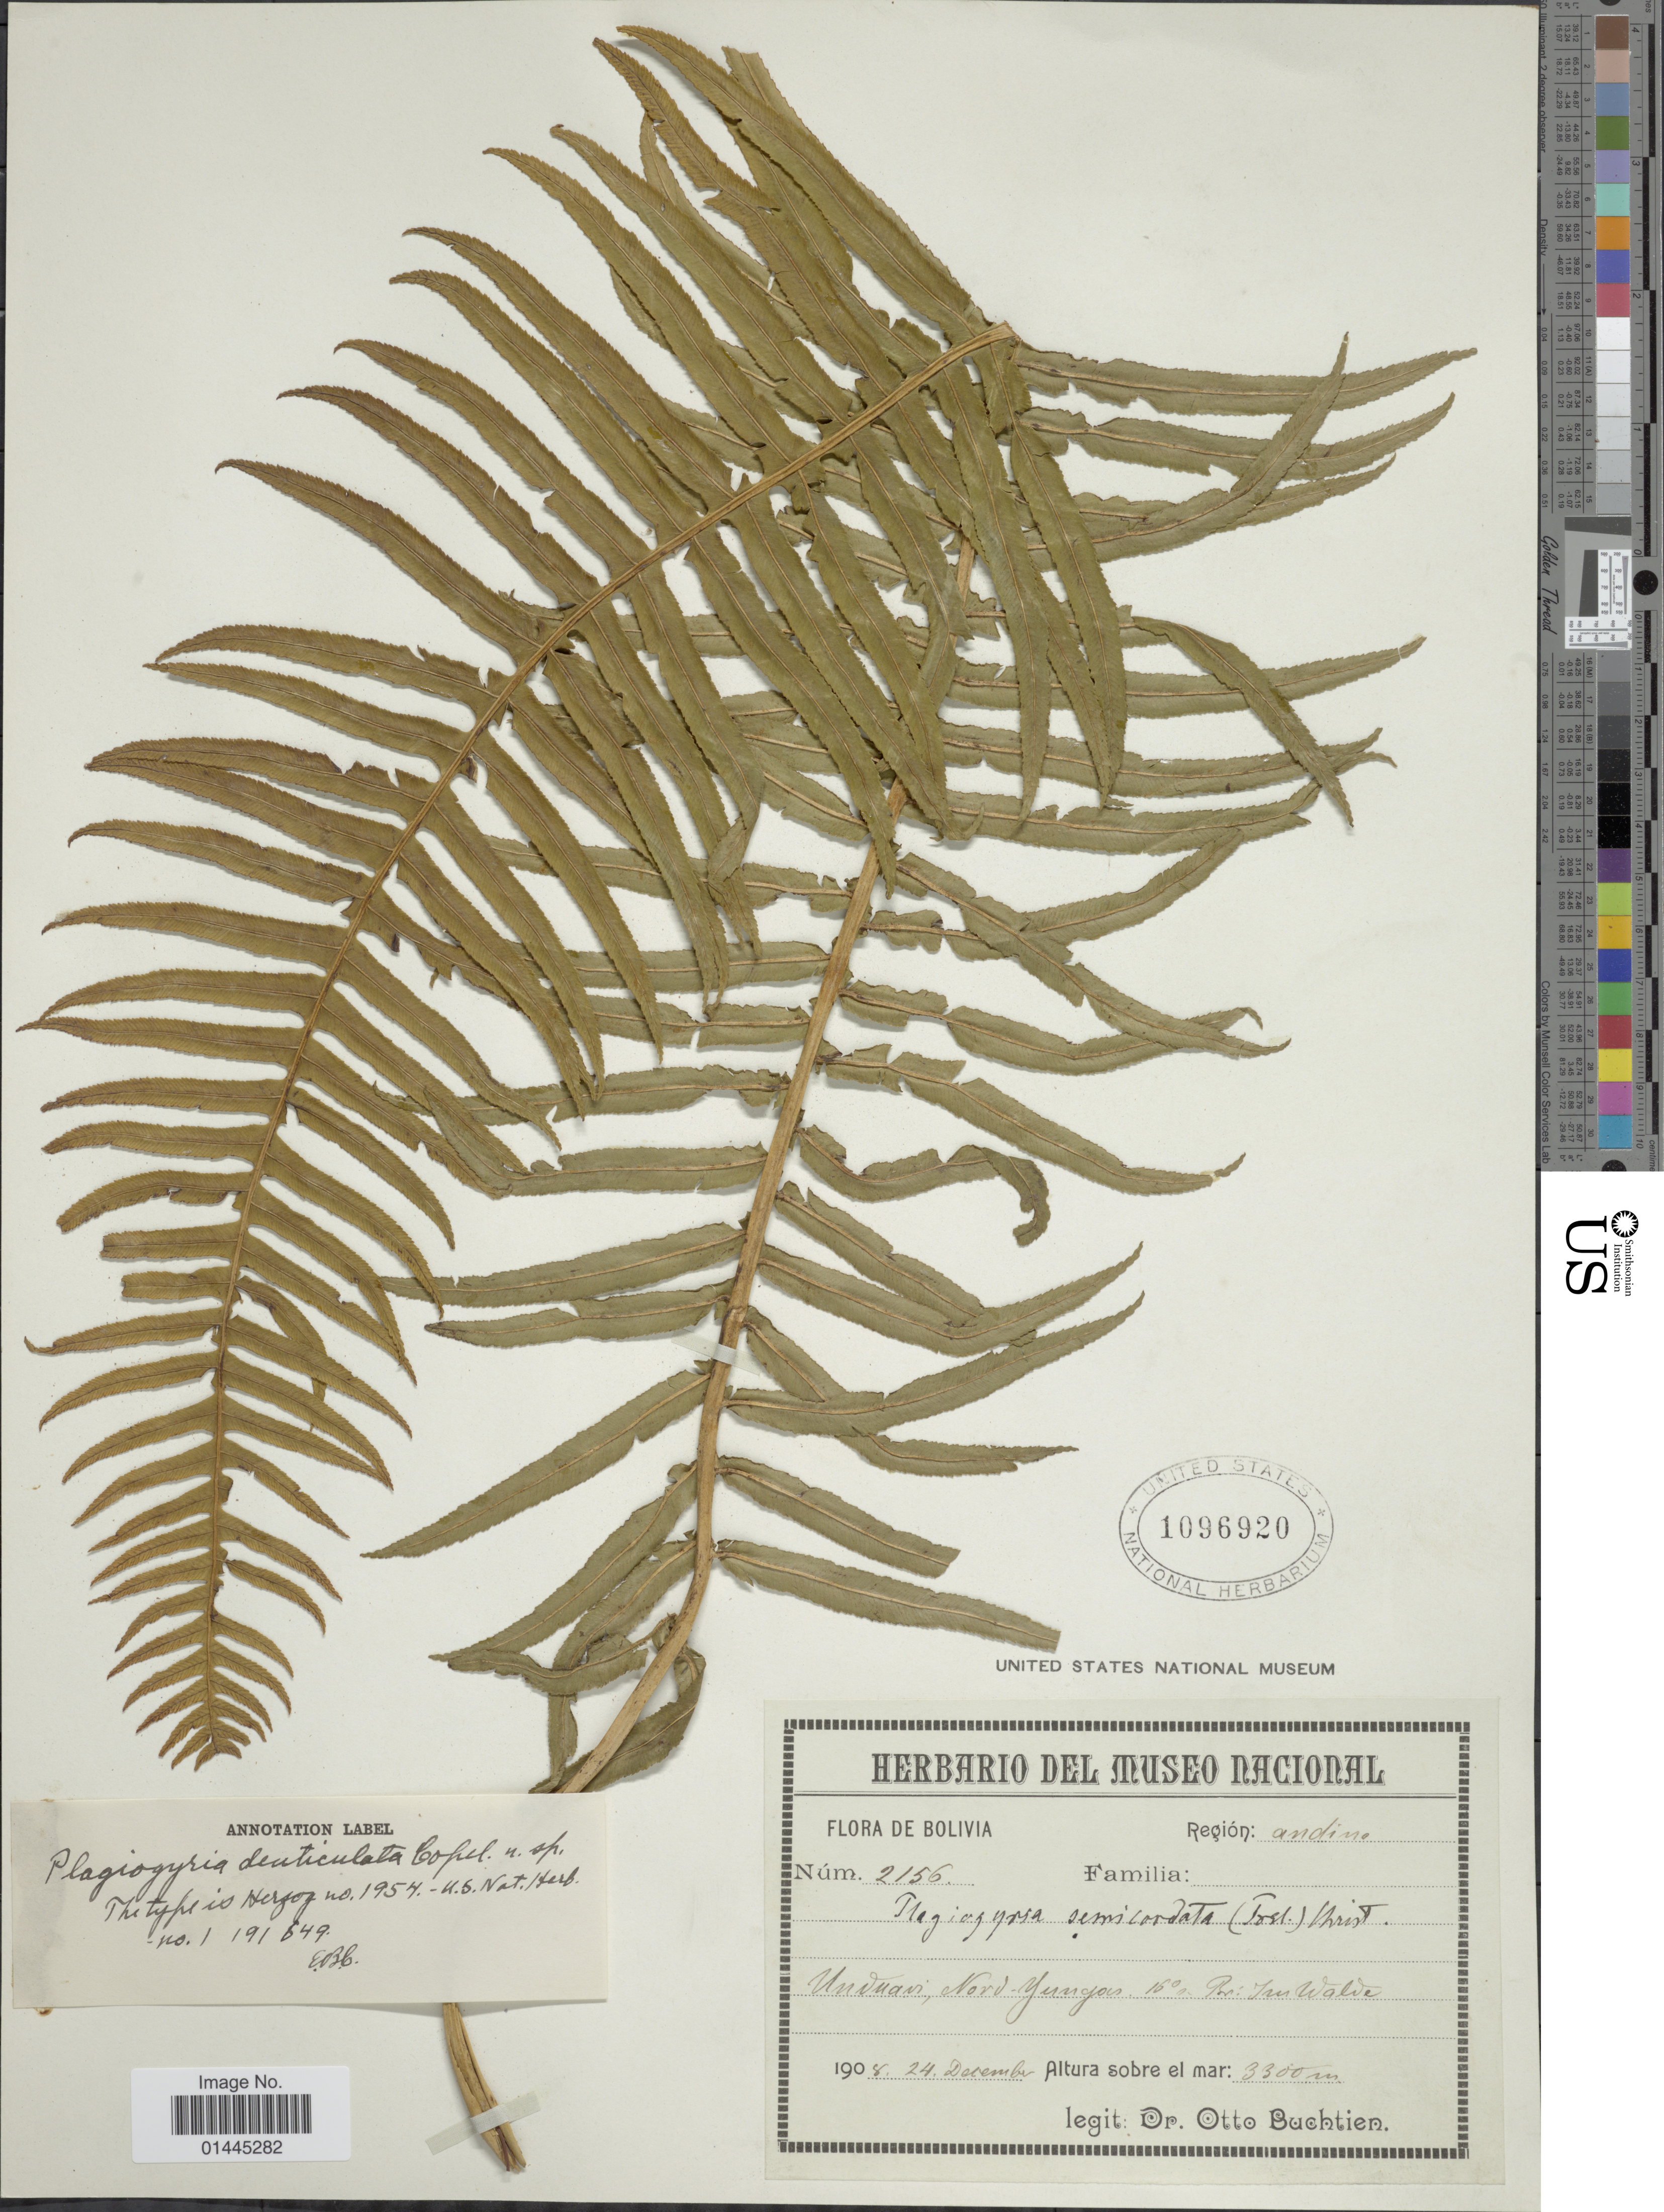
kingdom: Plantae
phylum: Tracheophyta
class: Polypodiopsida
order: Cyatheales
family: Plagiogyriaceae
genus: Plagiogyria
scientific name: Plagiogyria costaricensis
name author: Mett. ex Kuhn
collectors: O. Buchtien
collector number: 2156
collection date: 1908-12-24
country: Bolivia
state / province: La Paz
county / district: Nor Yungas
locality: Region andine, Unduavi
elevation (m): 3300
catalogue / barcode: US 1096920